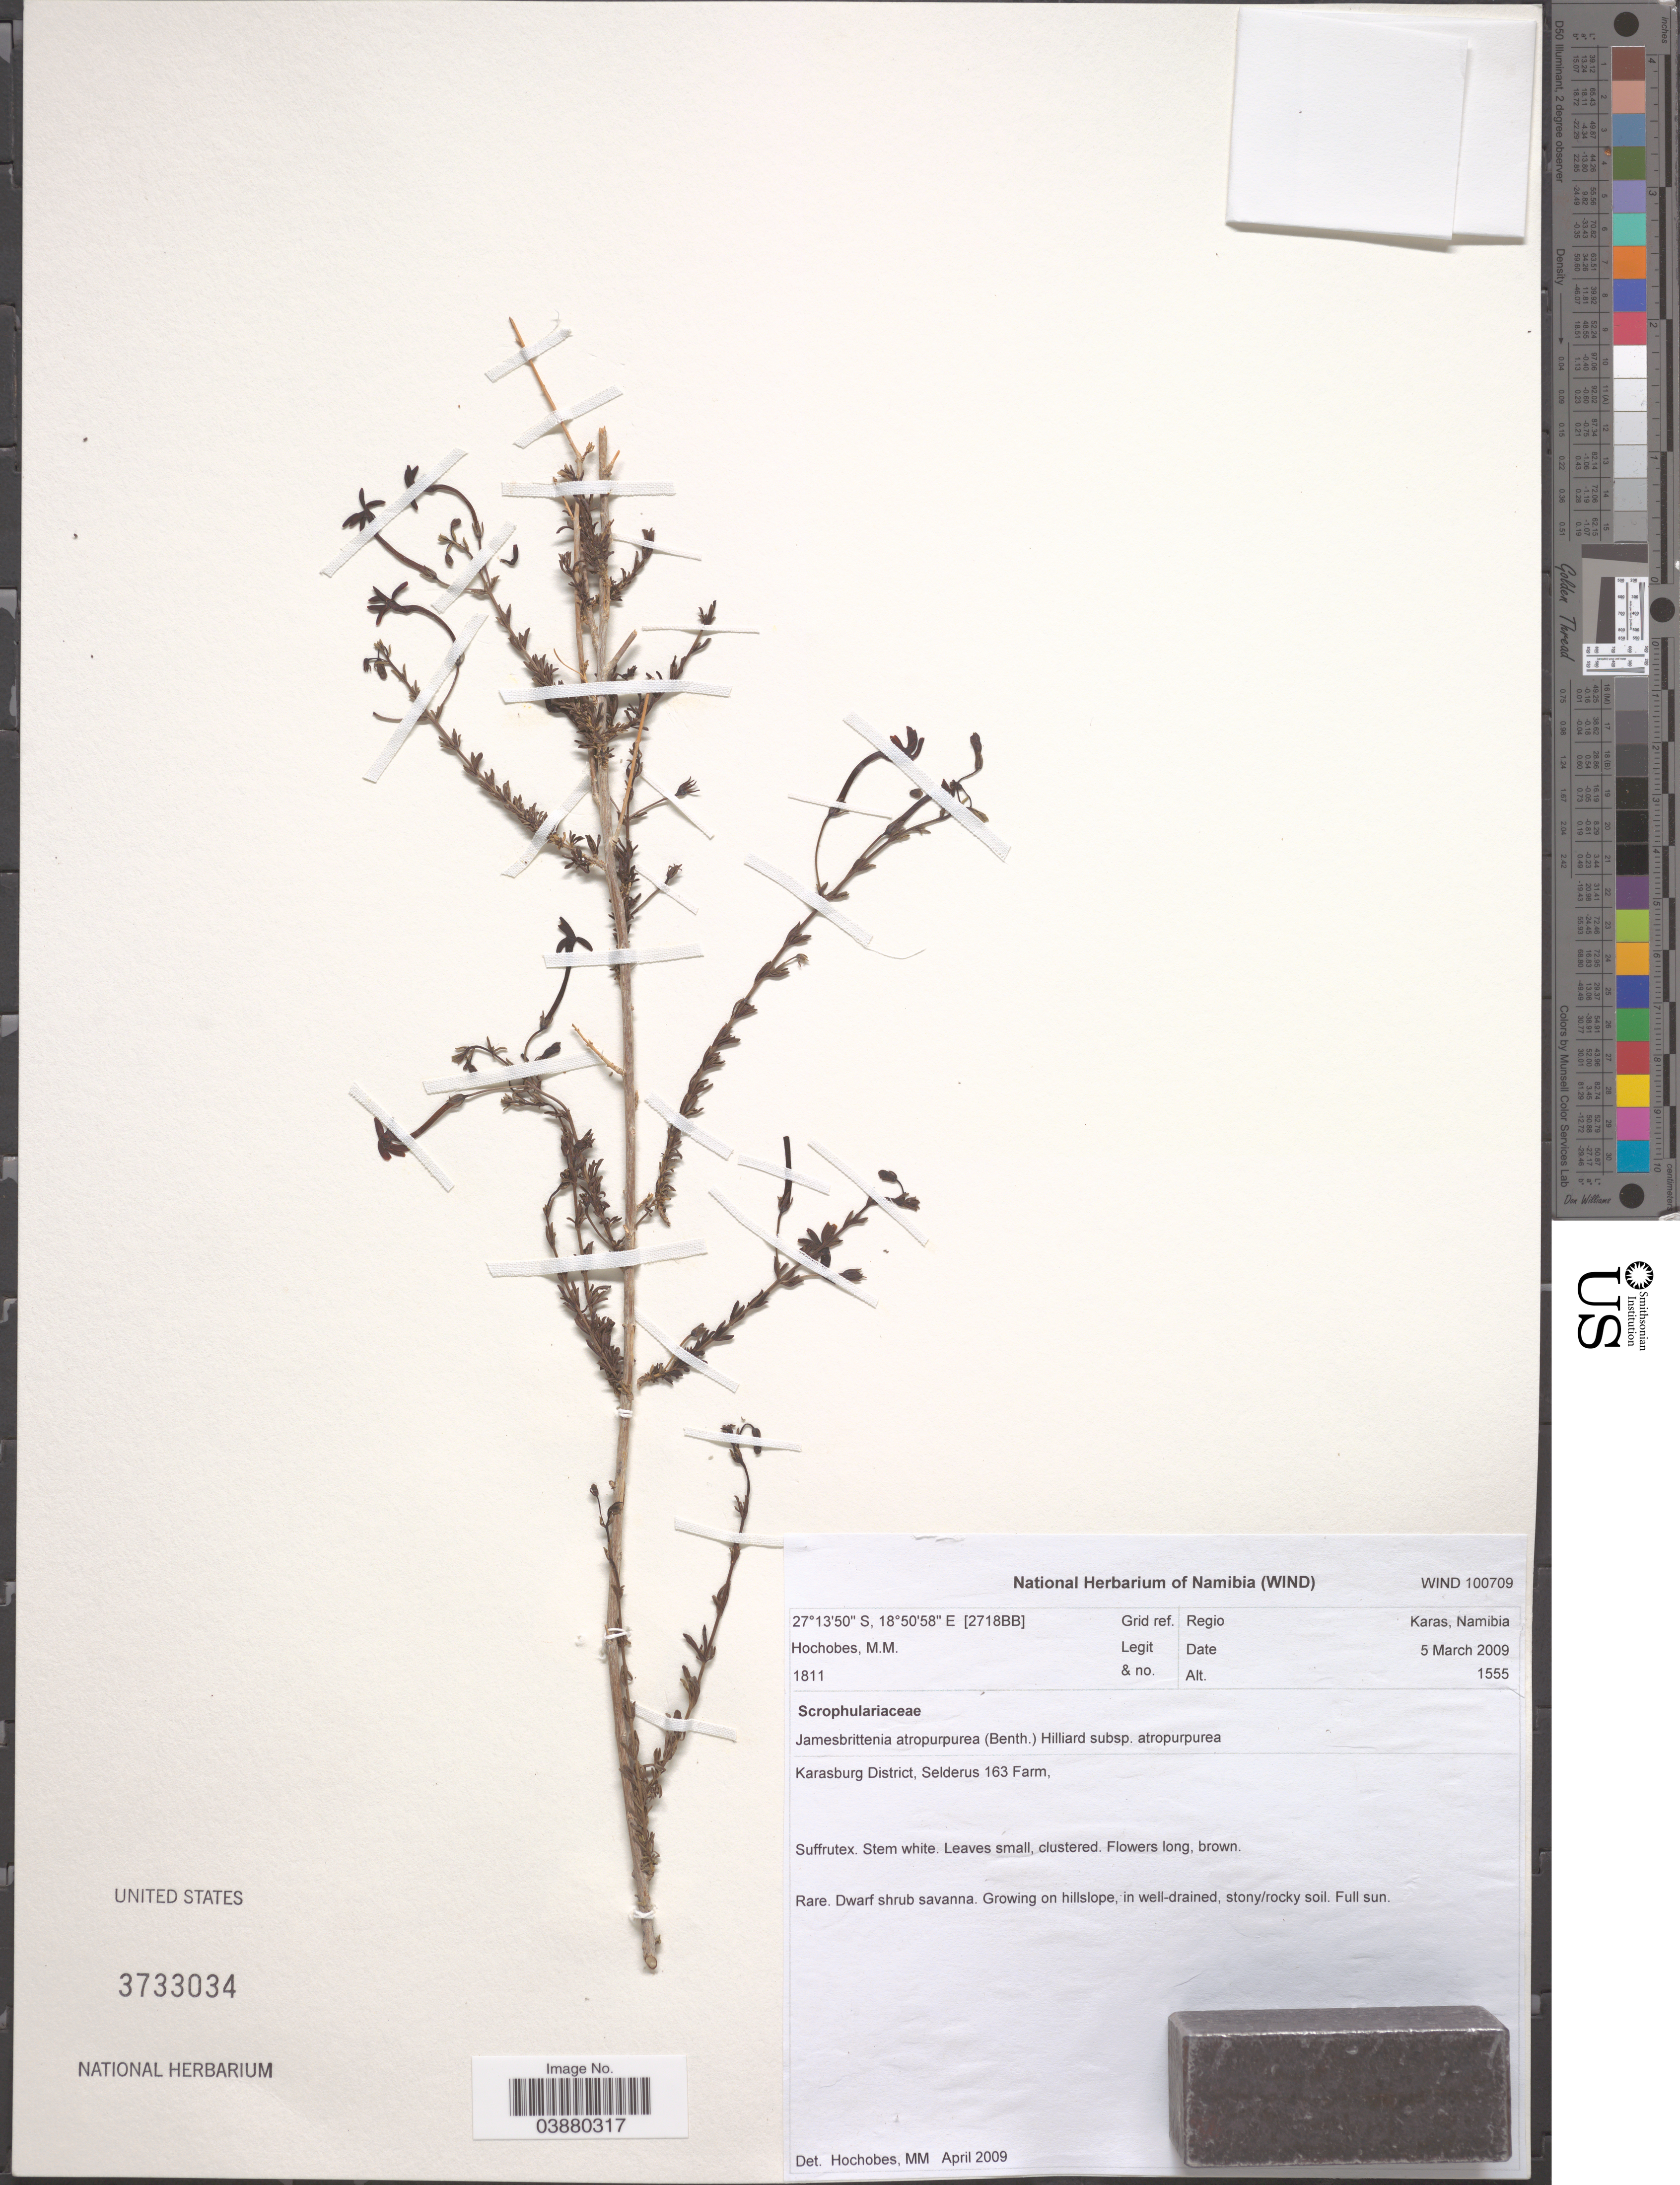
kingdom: Plantae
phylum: Tracheophyta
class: Magnoliopsida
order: Lamiales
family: Scrophulariaceae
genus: Jamesbrittenia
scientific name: Jamesbrittenia atropurpurea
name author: (Benth.) Hilliard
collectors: M. Hochobes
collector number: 1811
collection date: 2009-03-05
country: Namibia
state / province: Karas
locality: [2718BB] Grid ref. Regio Karas. Karasburg District, Selderus 163 Farm.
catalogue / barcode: US 3733034